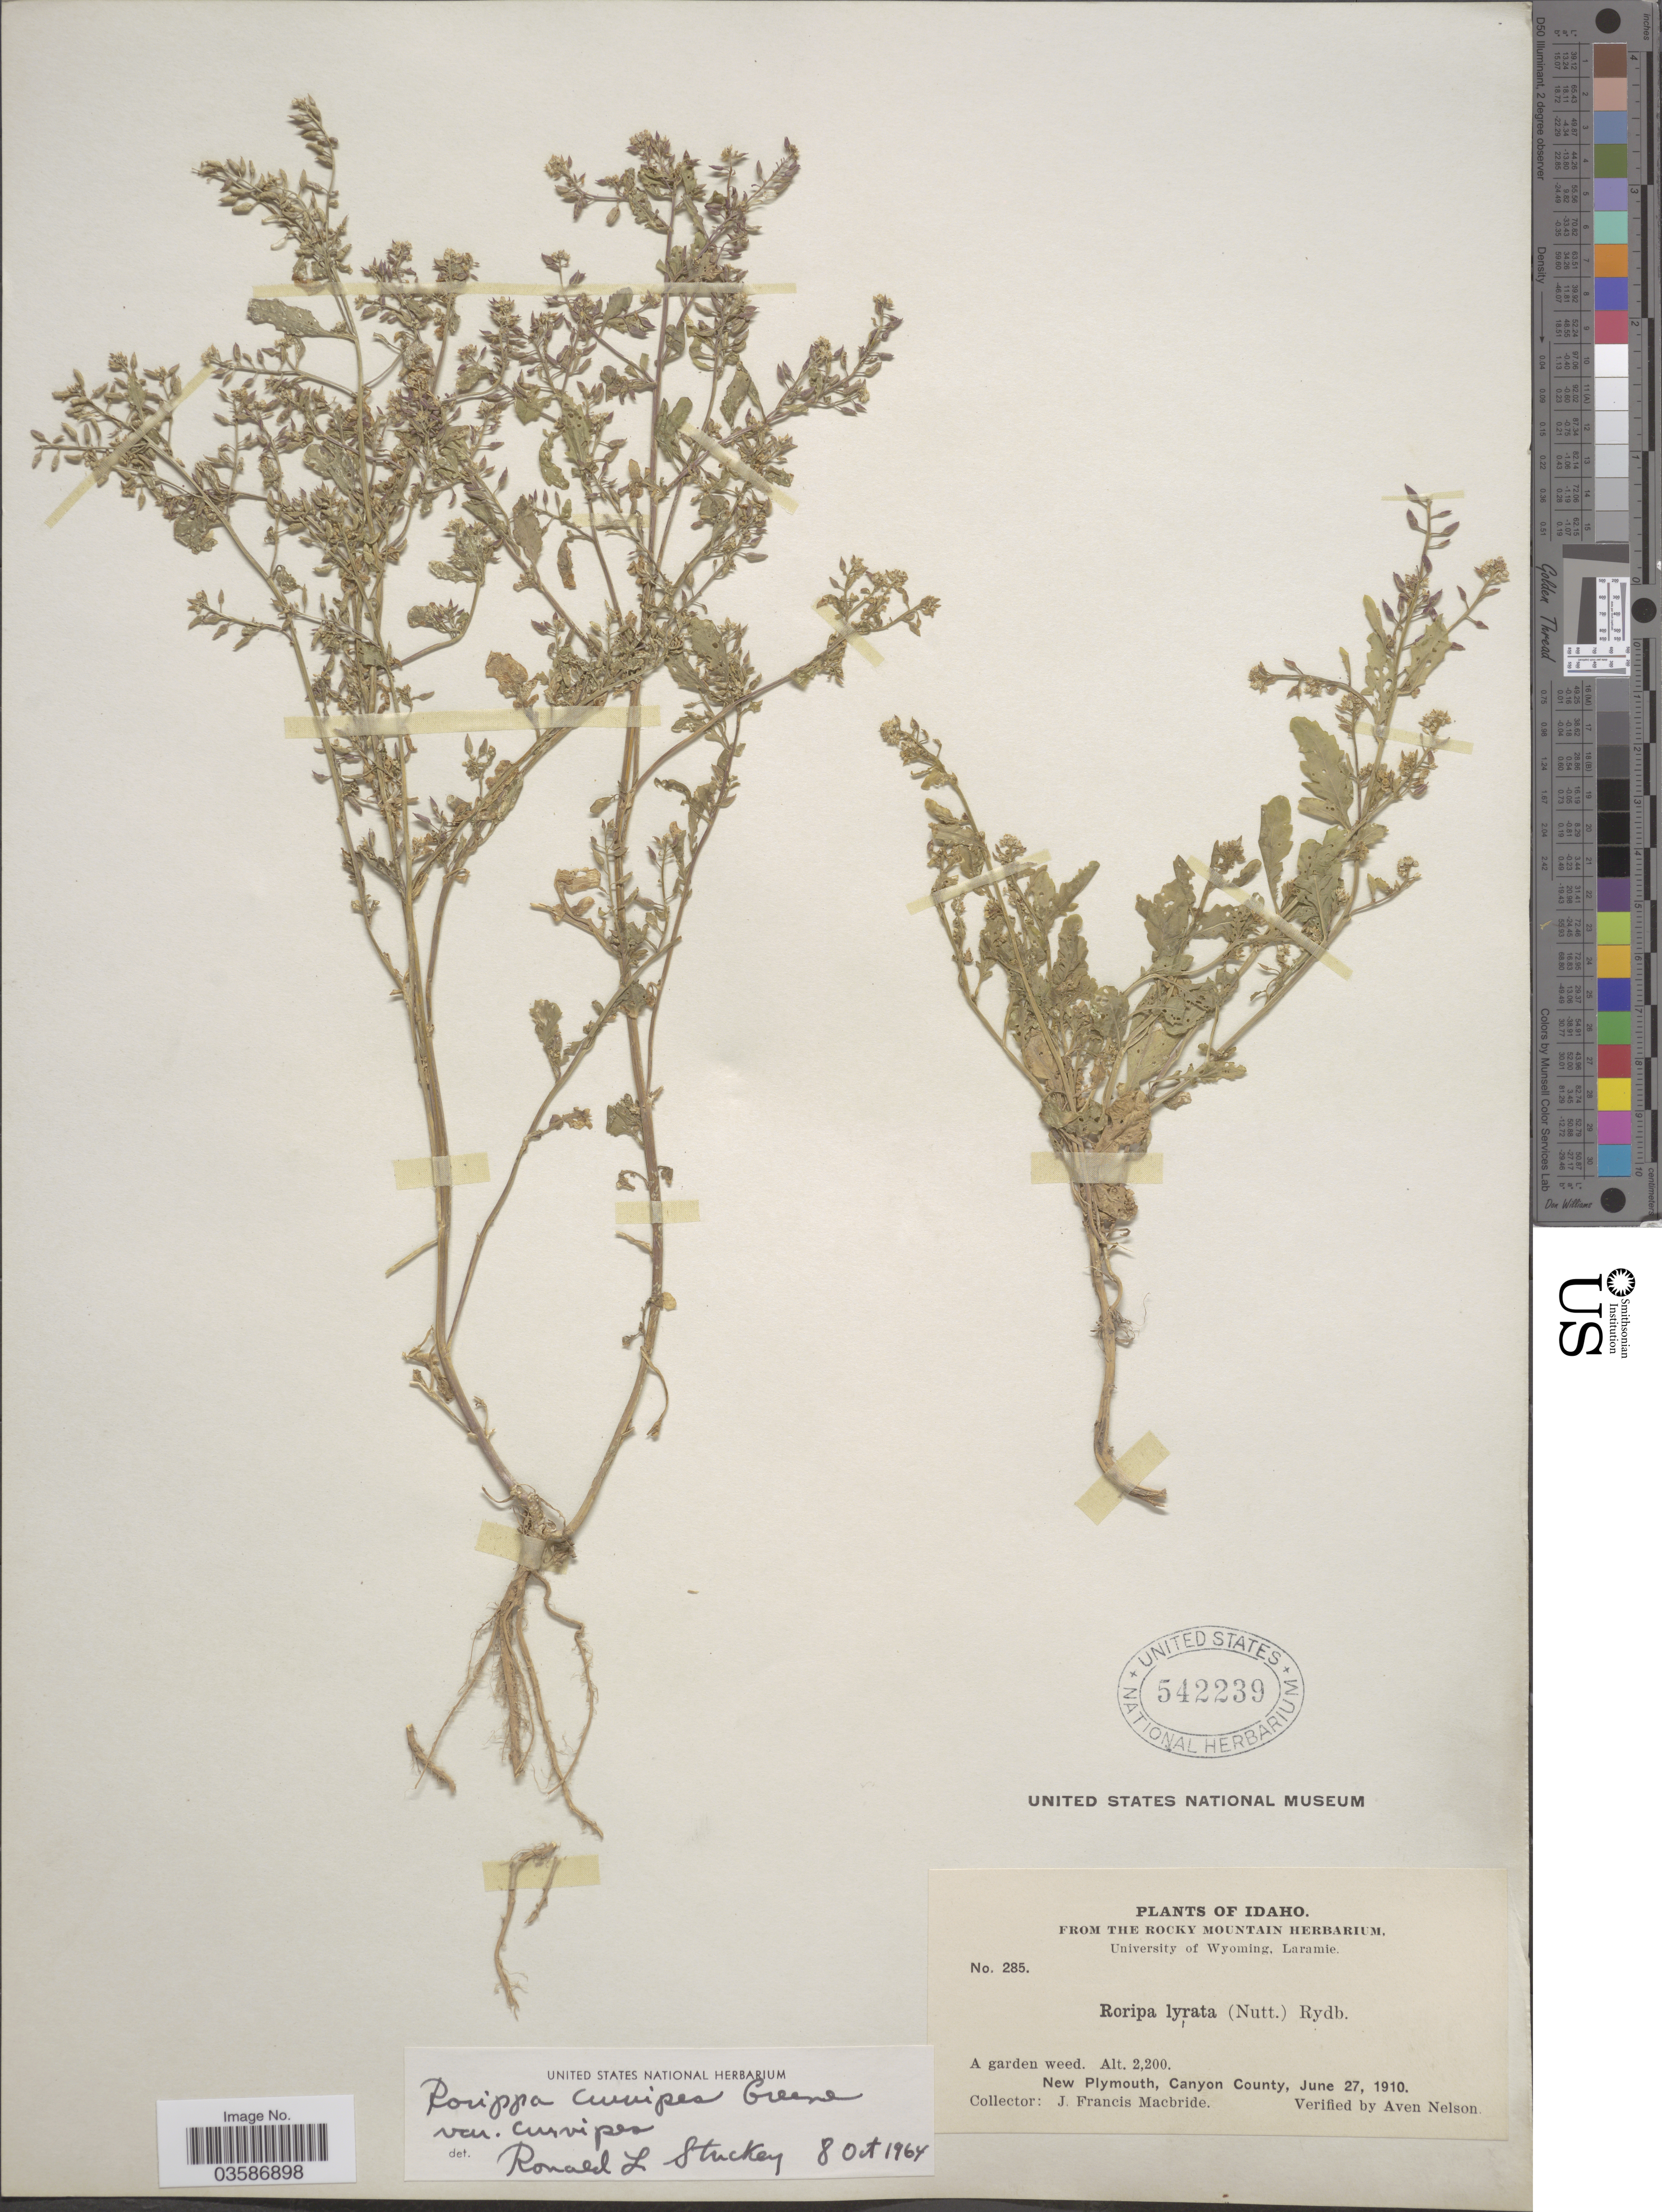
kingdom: Plantae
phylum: Tracheophyta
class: Magnoliopsida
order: Brassicales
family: Brassicaceae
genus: Rorippa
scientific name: Rorippa curvipes var. curvipes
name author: Greene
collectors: J. F. Macbride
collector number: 285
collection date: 1910-06-27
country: United States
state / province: Idaho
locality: New Plymouth, Canyon County.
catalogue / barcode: US 542239